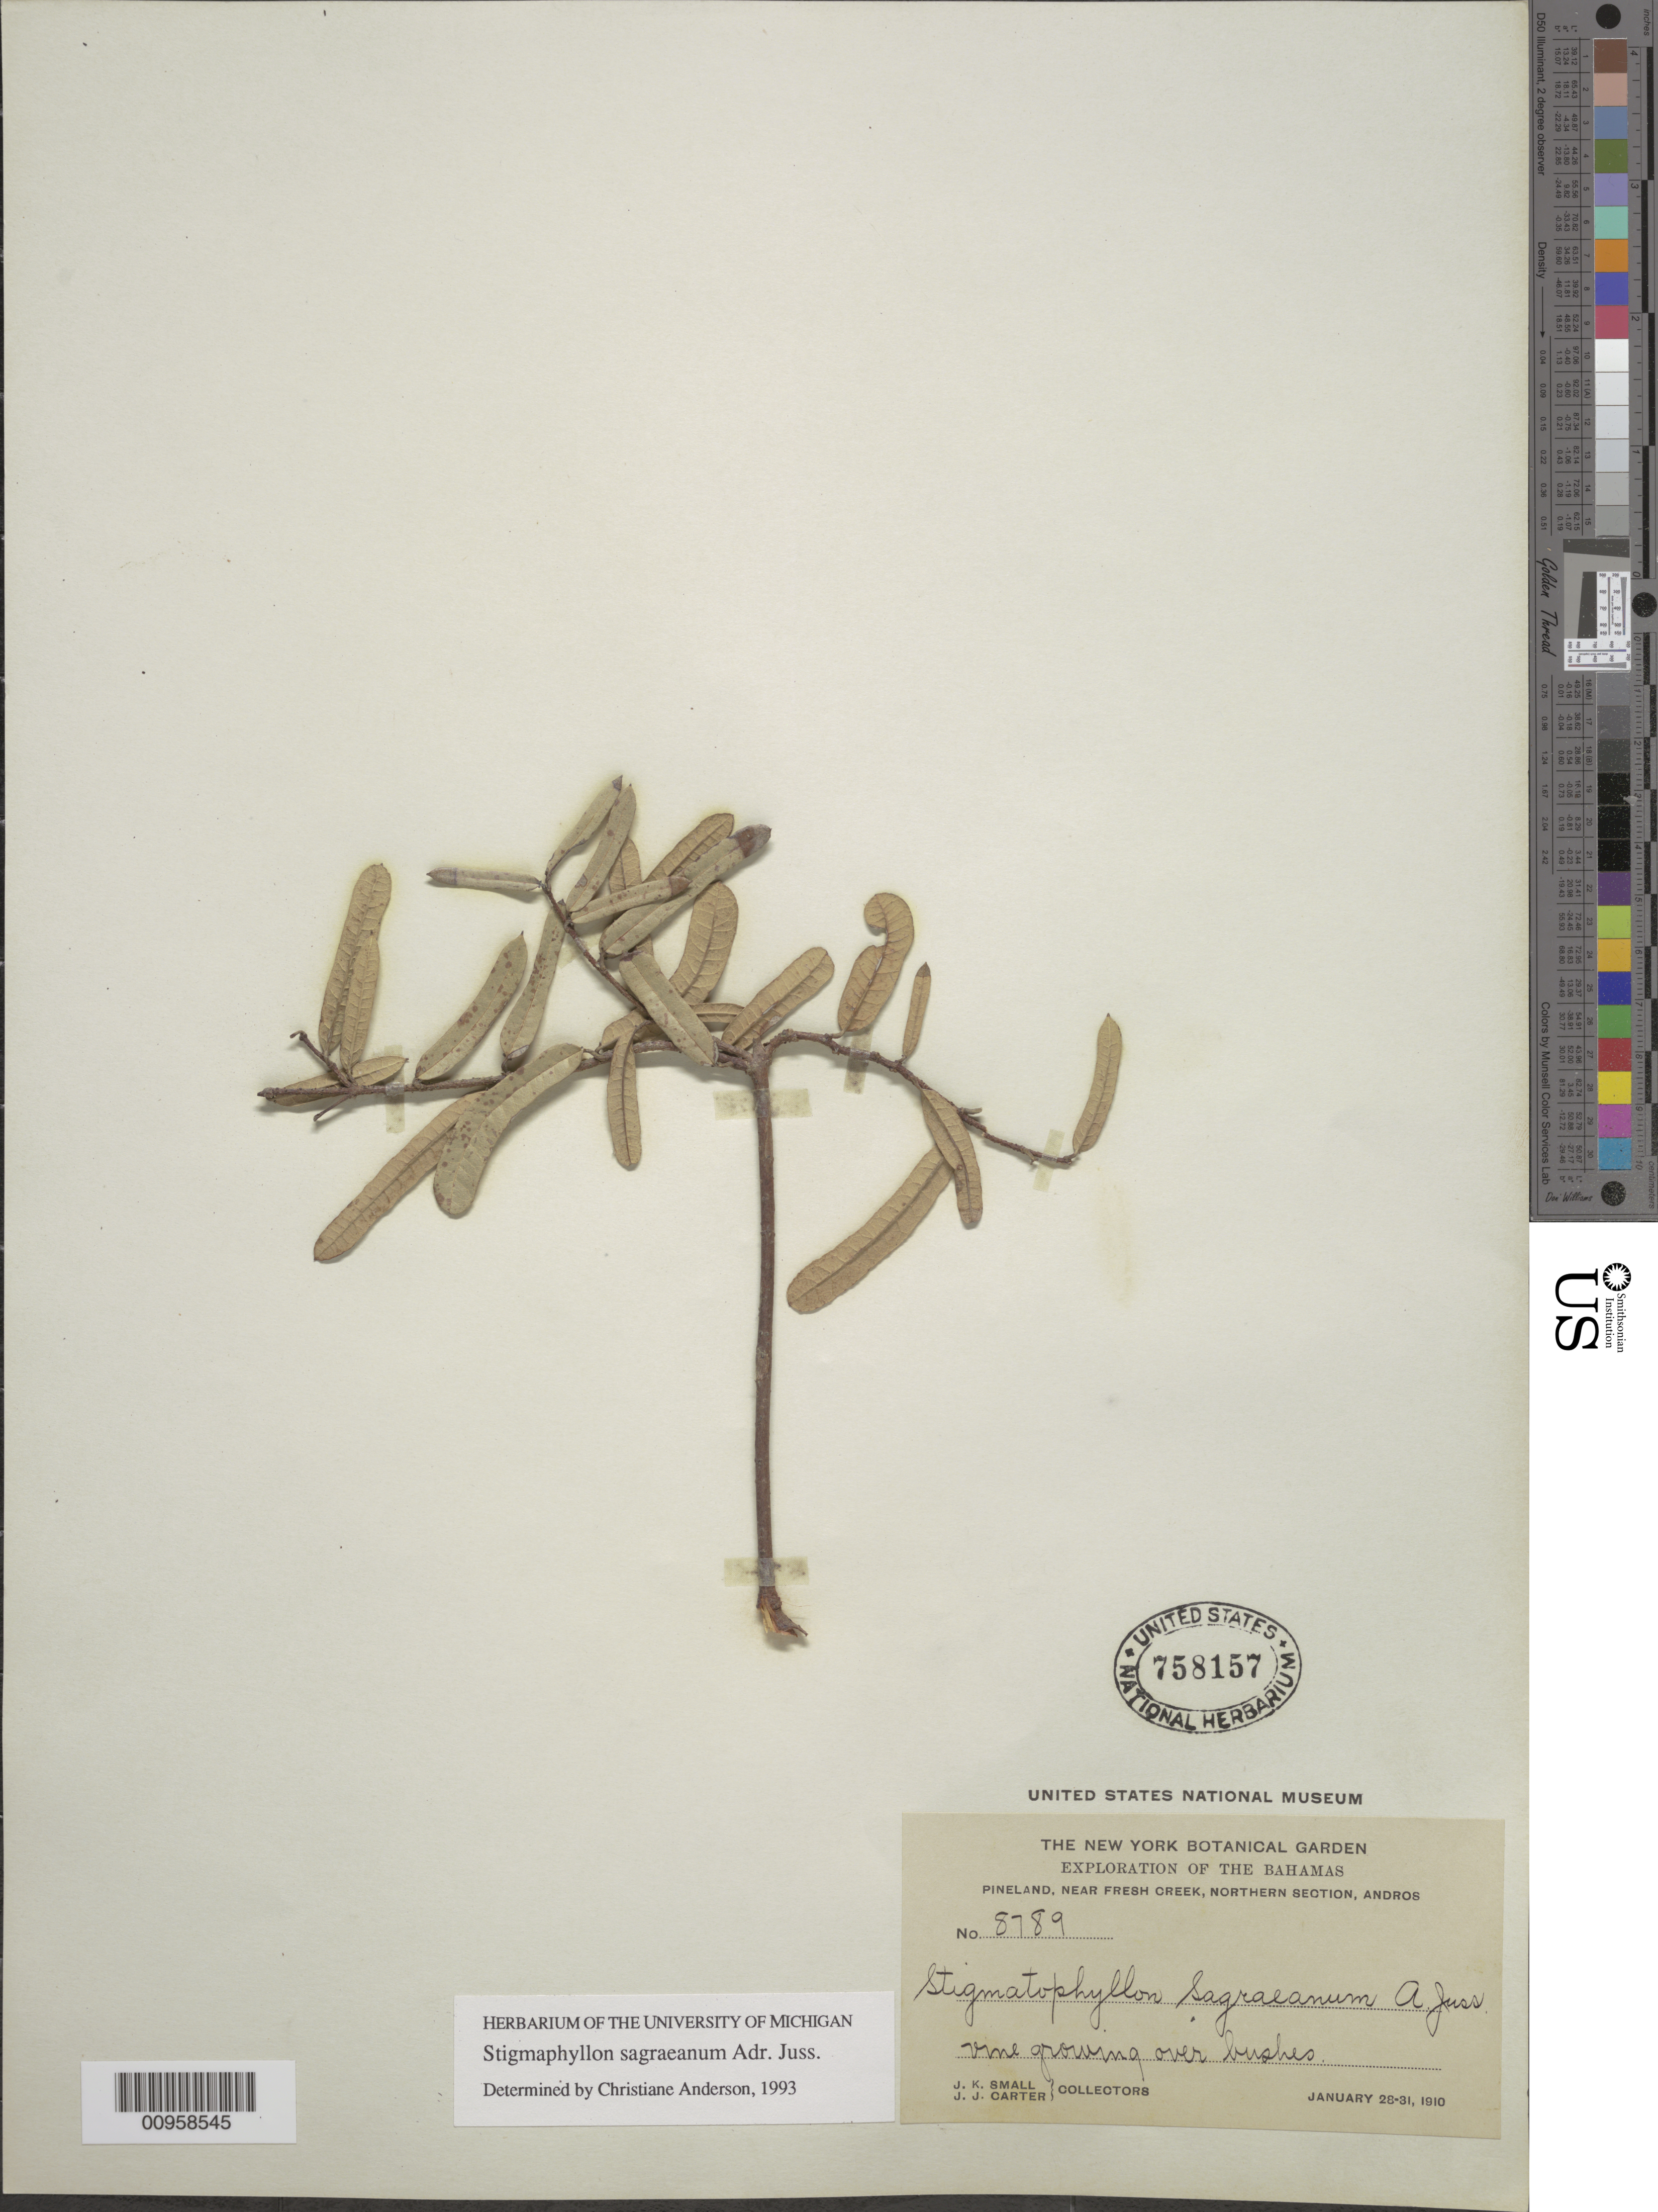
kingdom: Plantae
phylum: Tracheophyta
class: Magnoliopsida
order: Malpighiales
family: Malpighiaceae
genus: Stigmaphyllon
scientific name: Stigmaphyllon sagraeanum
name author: Juss.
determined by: Anderson, C.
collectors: J. K. Small & J. J. Carter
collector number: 8789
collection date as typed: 28 Jan 1910 to 31 Jan 1910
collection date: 1910-01-28/1910-01-31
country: Bahamas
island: Andros Island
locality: Near fresh creek, northern section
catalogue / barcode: US 758157